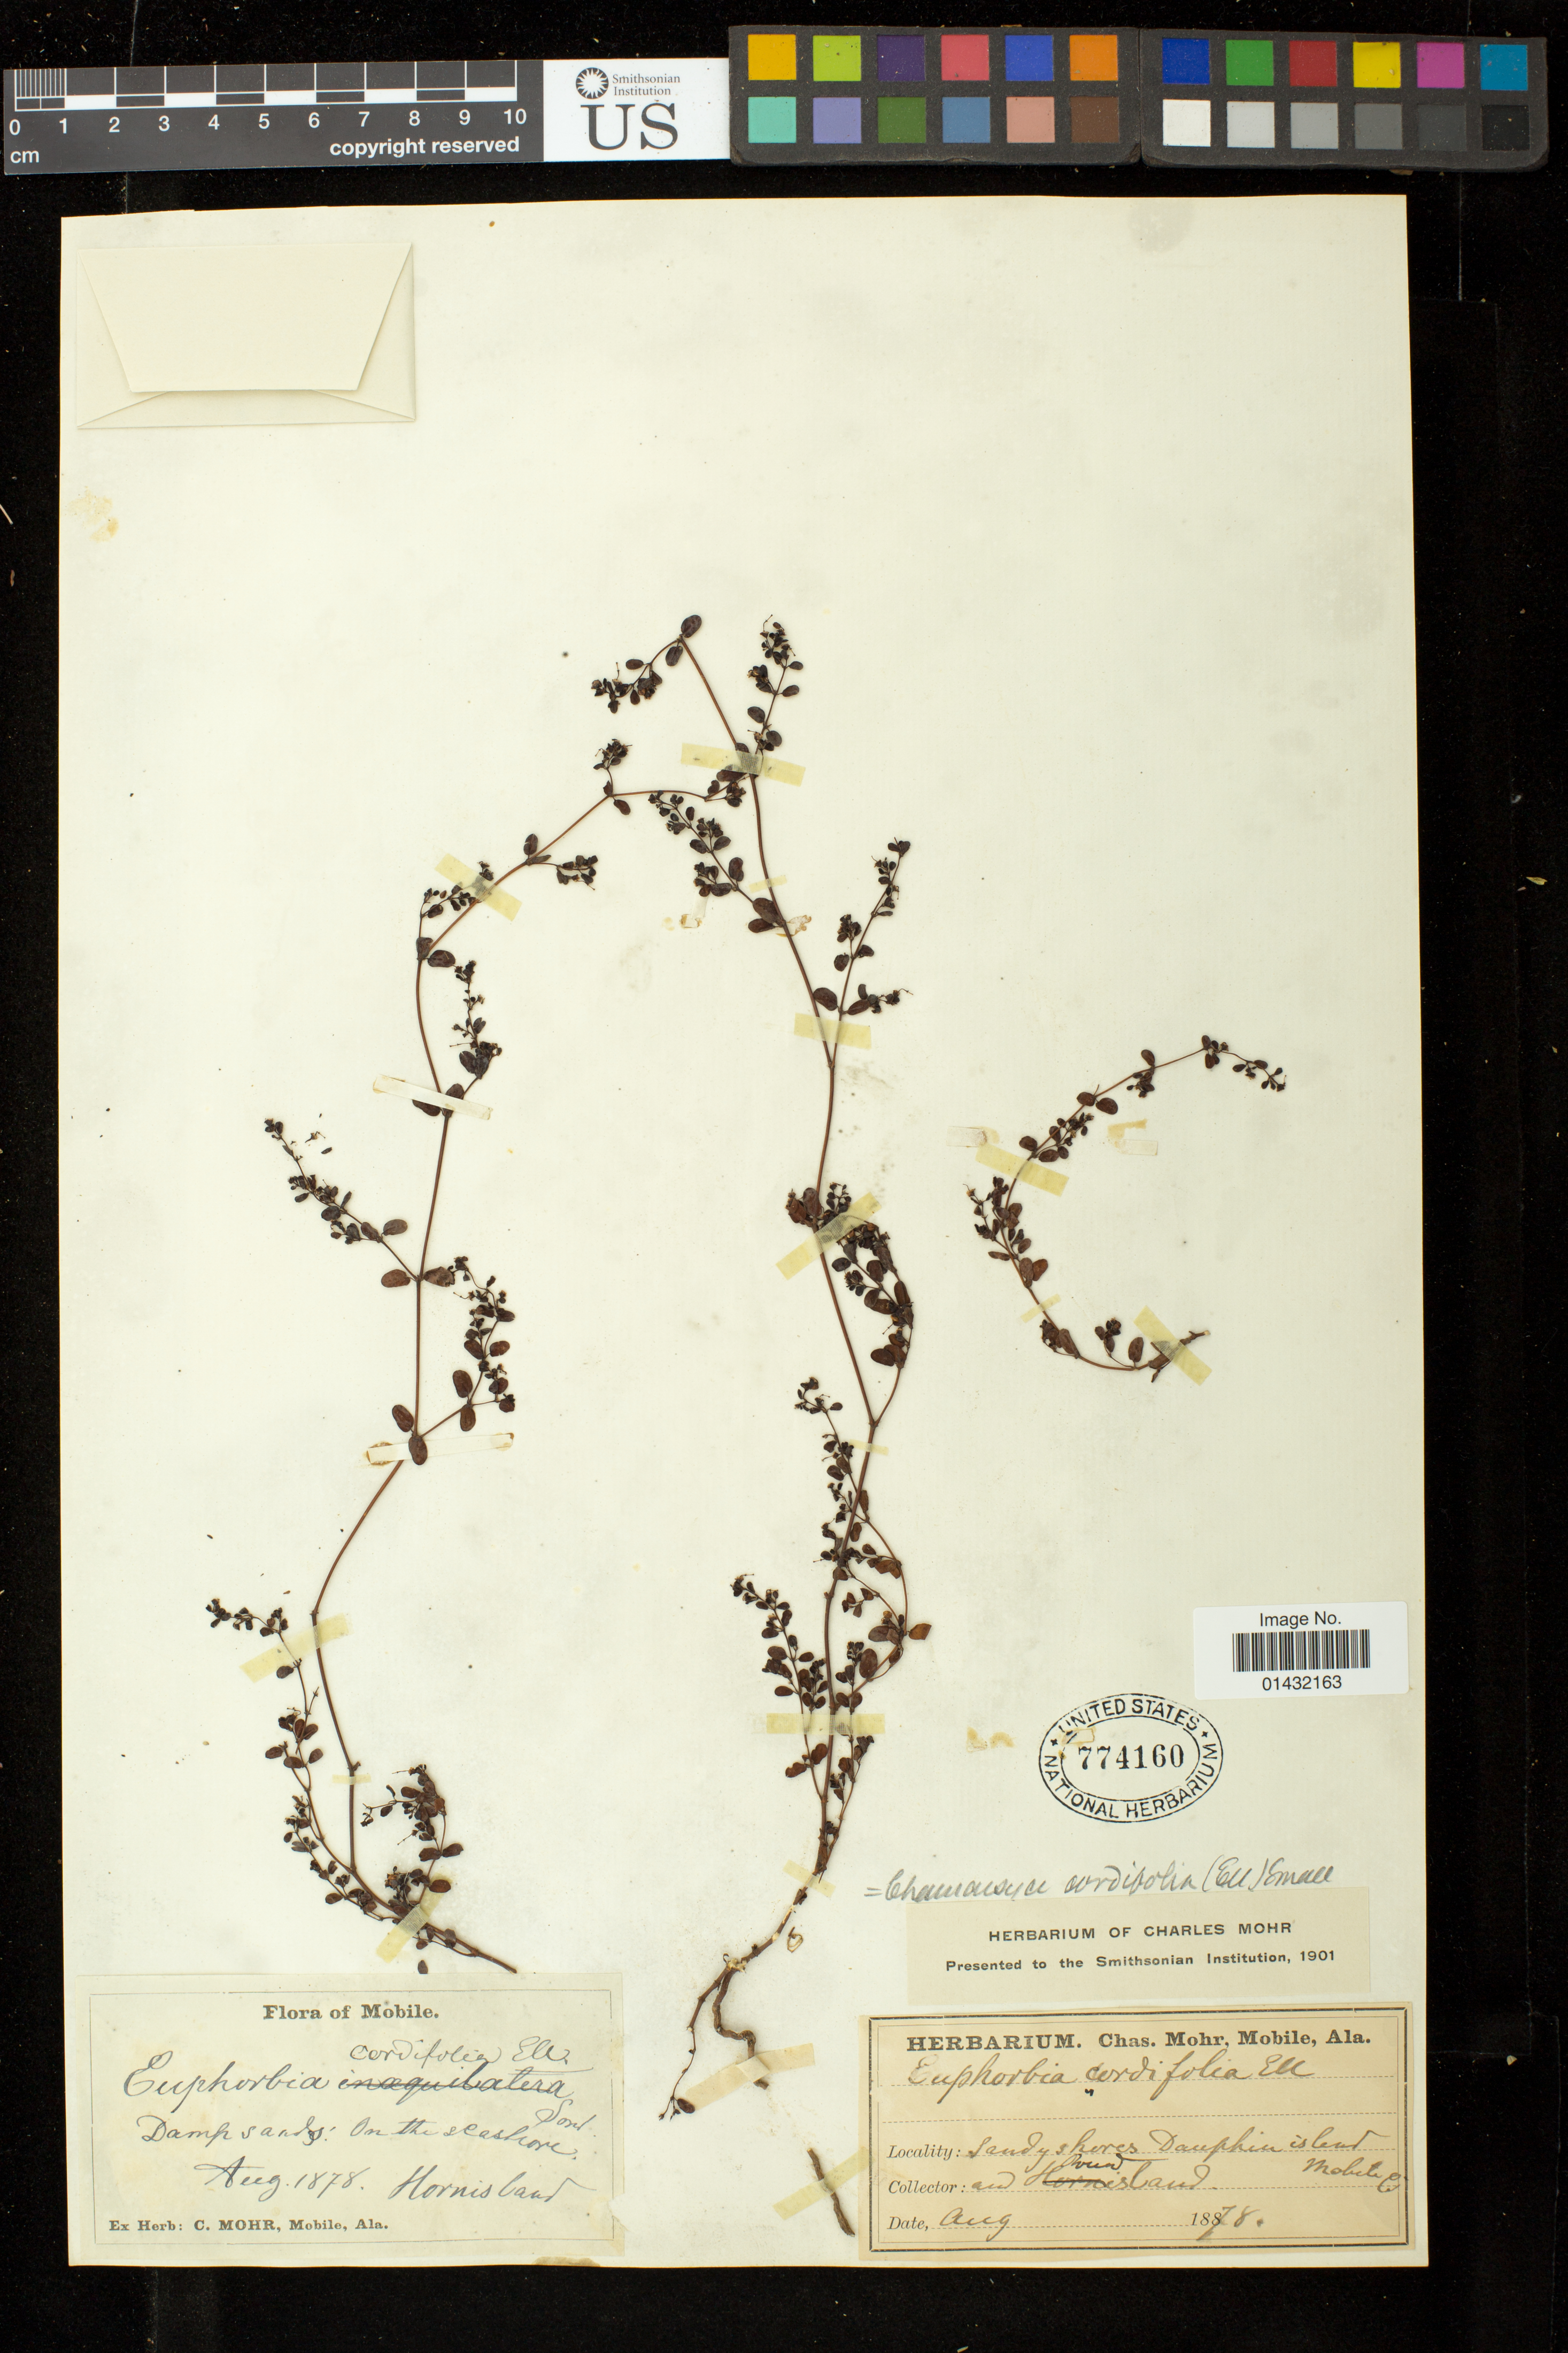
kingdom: Plantae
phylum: Tracheophyta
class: Magnoliopsida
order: Malpighiales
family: Euphorbiaceae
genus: Euphorbia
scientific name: Euphorbia cordifolia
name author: C.A. Mey. & Boiss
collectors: C. T. Mohr & -. Owen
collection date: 1878-08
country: United States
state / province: Alabama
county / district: Mobile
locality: Dauphin island and Owen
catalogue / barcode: US 774160